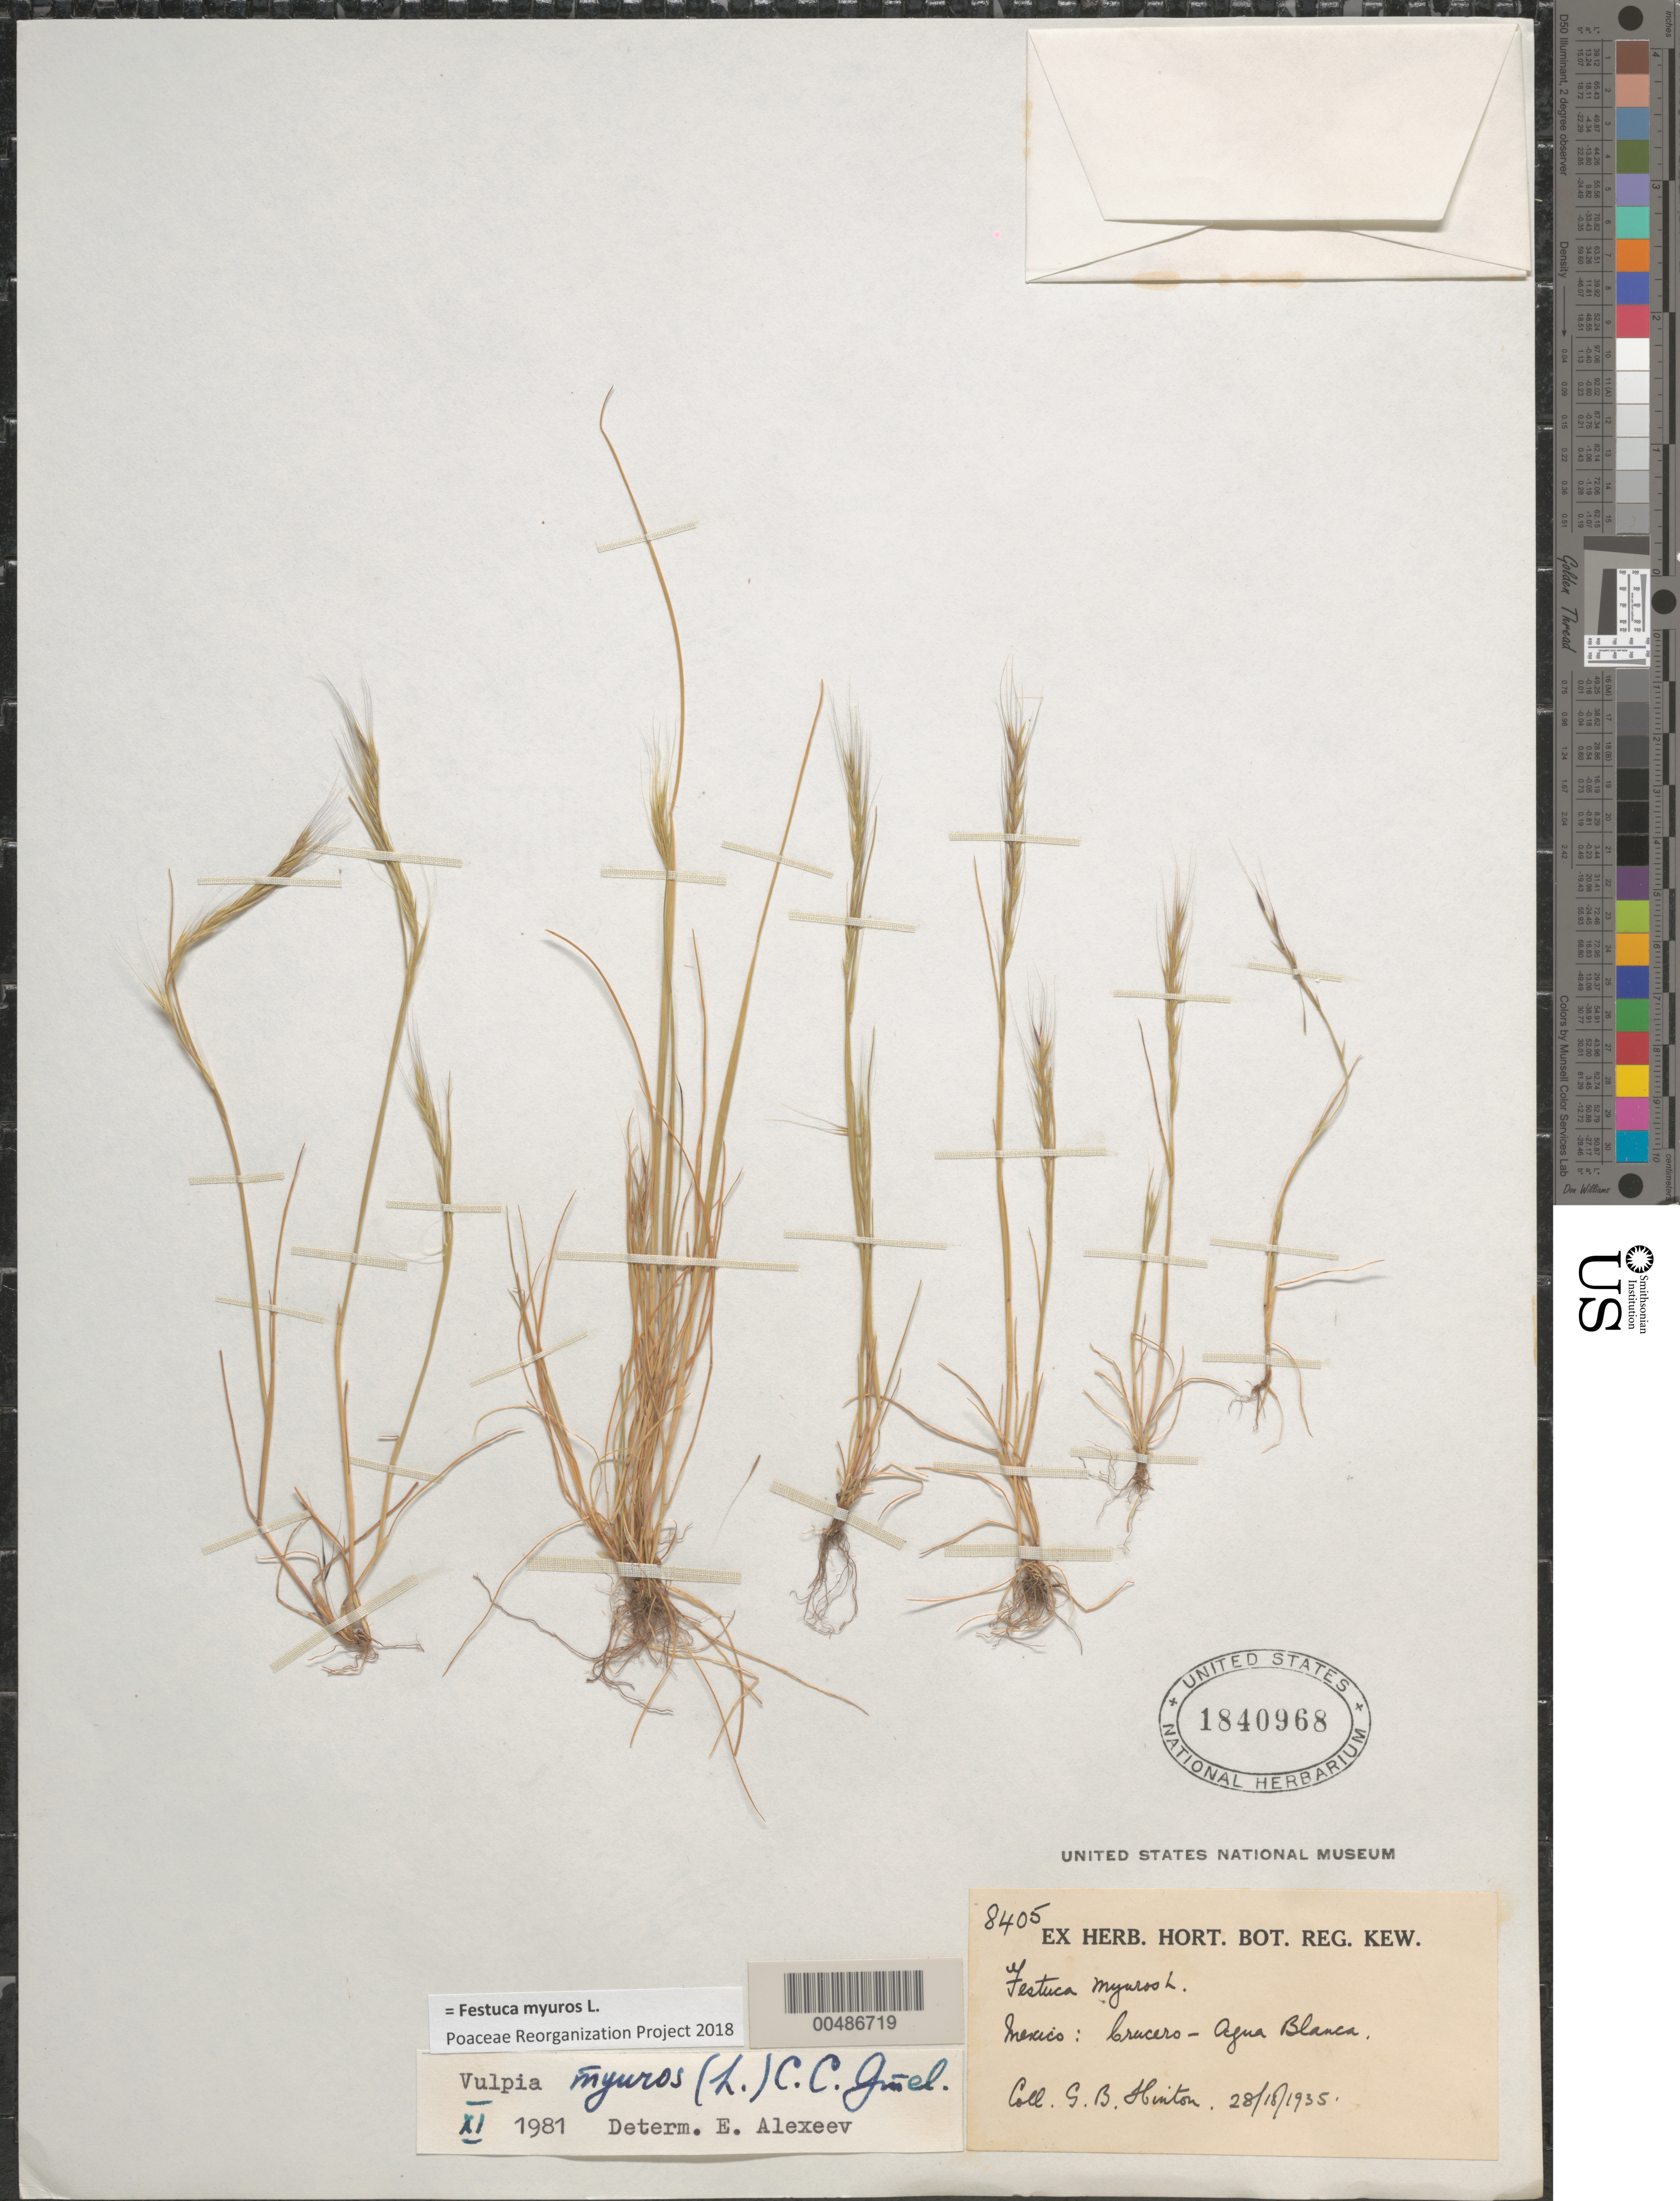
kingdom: Plantae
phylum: Tracheophyta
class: Liliopsida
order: Poales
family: Poaceae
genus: Festuca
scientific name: Festuca myuros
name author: L.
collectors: G. B. Hinton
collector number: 8405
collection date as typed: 28 Oct 1935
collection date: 1935-10-28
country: Mexico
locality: Crucero - Agua Blanca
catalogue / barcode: US 1840968